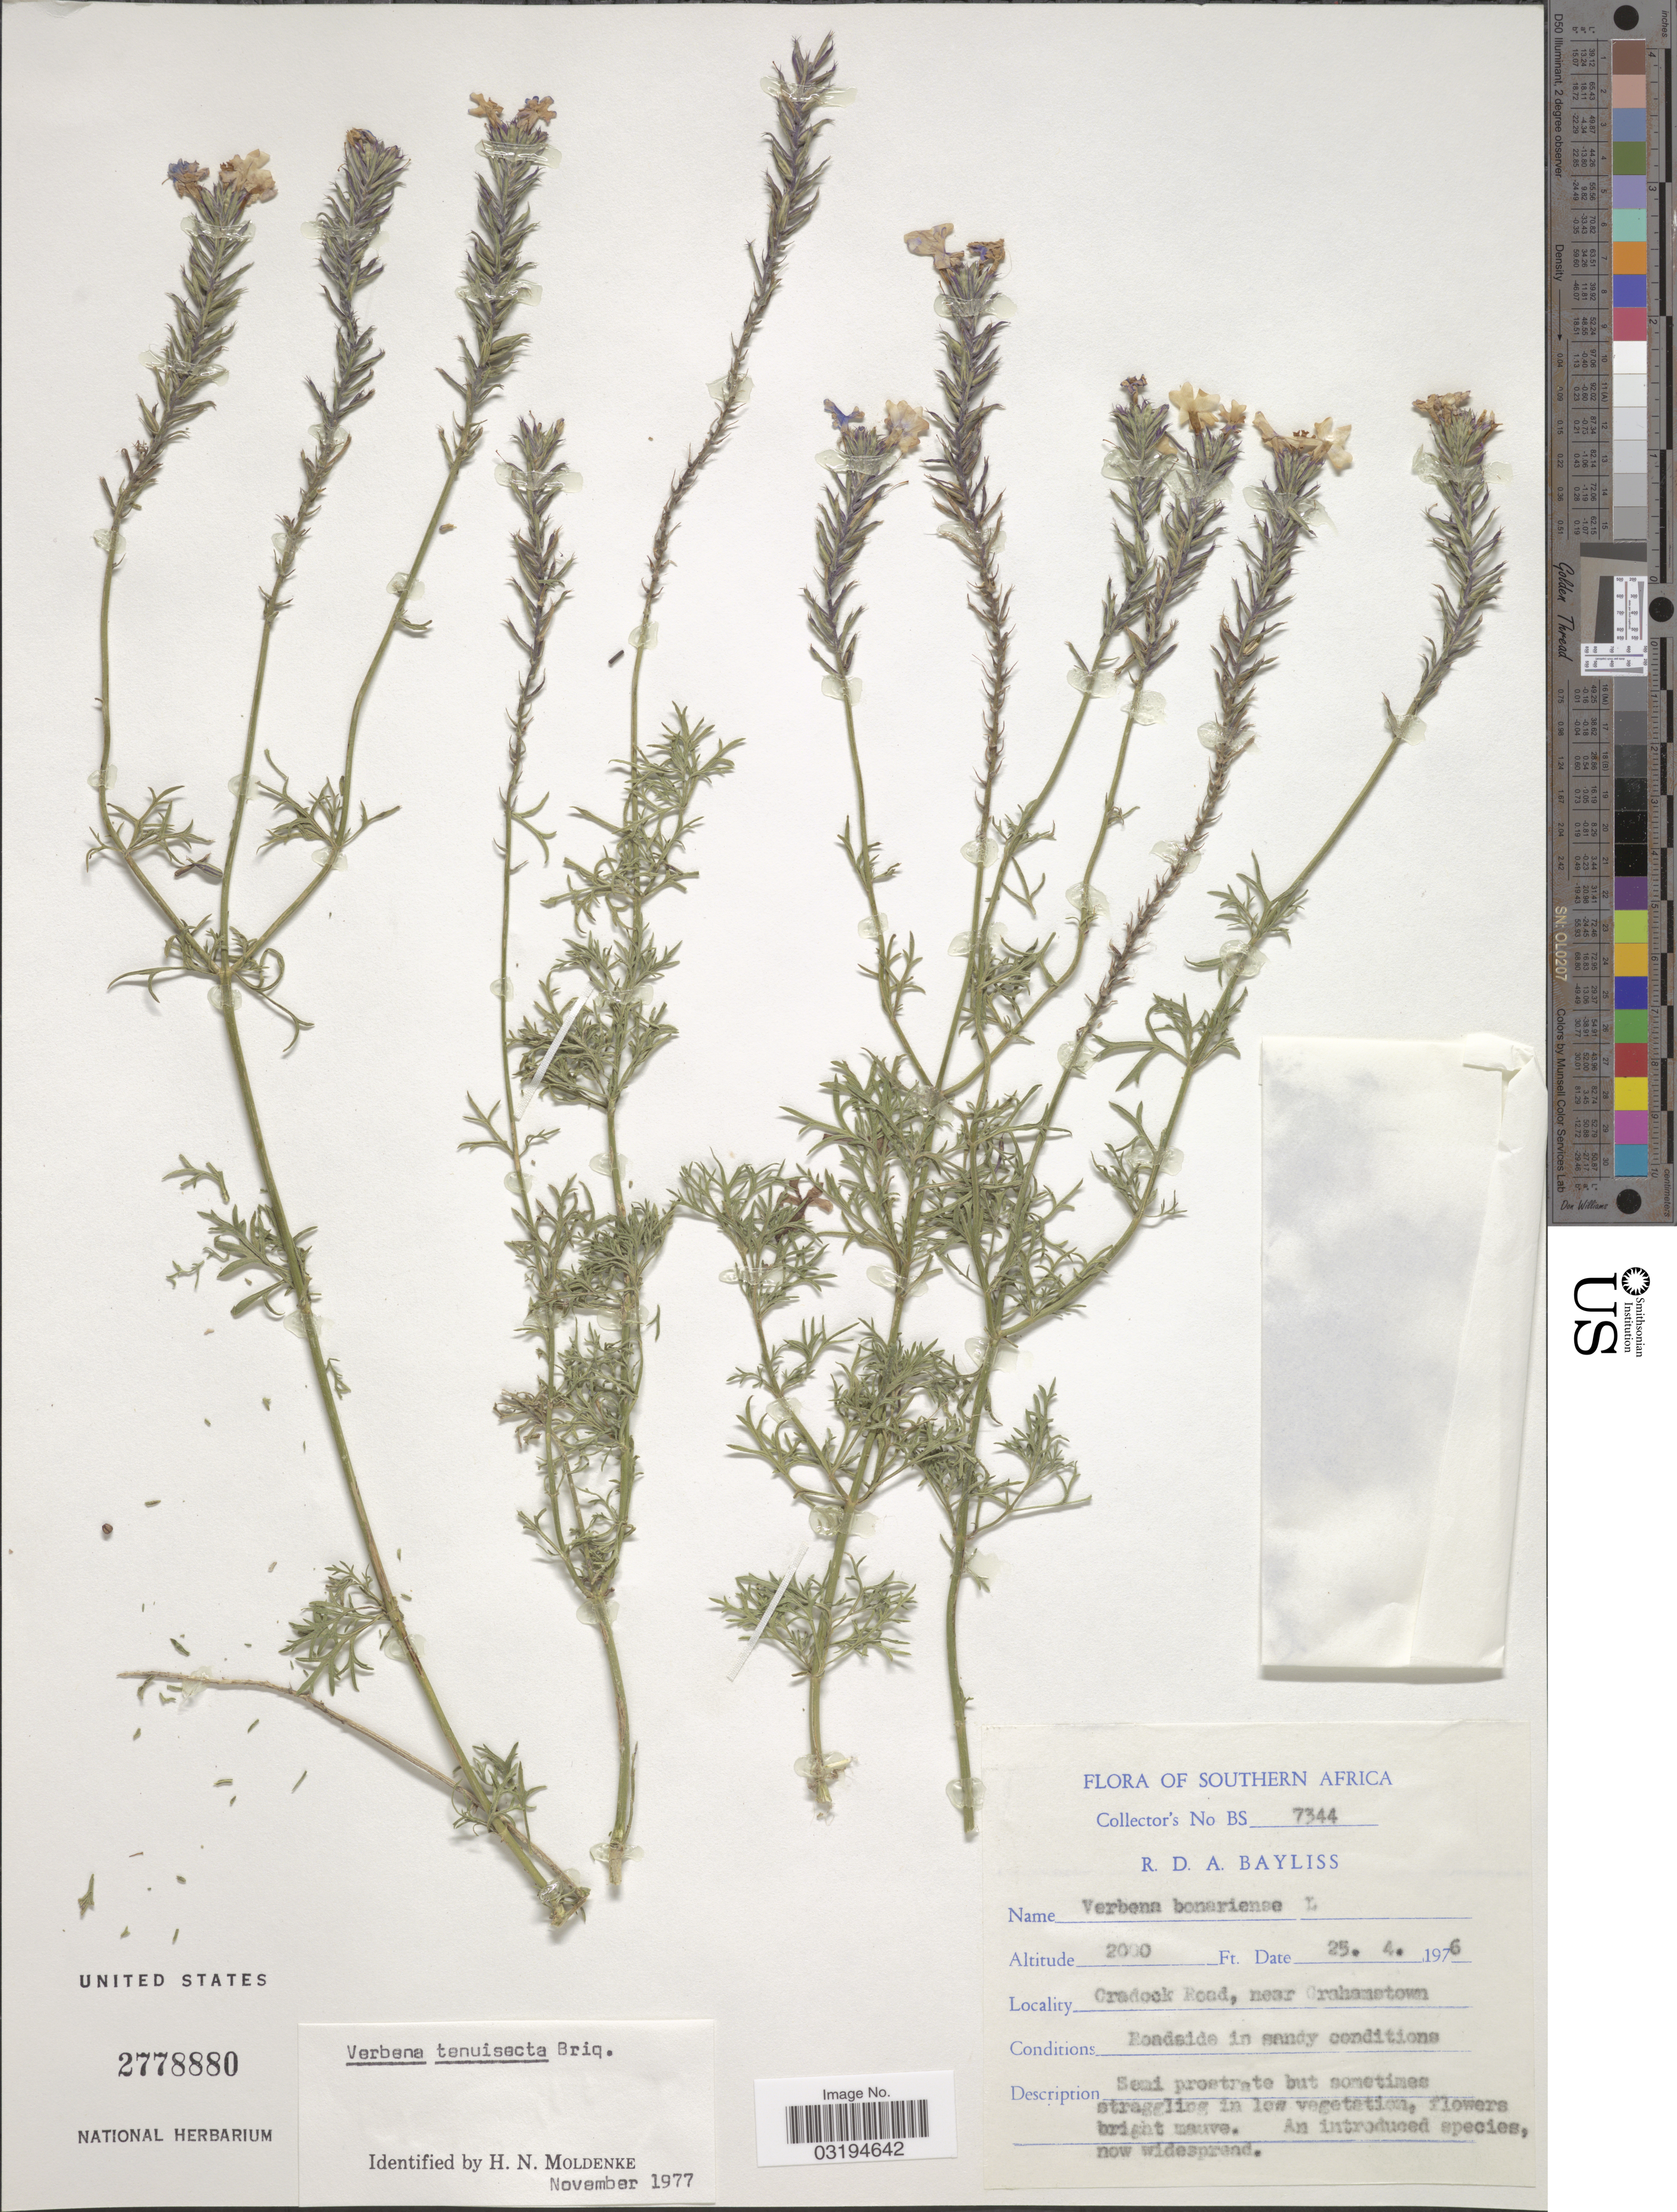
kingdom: Plantae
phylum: Tracheophyta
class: Magnoliopsida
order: Lamiales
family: Verbenaceae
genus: Verbena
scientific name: Verbena tenuisecta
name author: Briq.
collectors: R. Bayliss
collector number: BS7344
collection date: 1976-04-25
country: South Africa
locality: Southern Africa. Cradock Road, near Grahamstown.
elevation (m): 610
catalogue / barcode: US 2778880